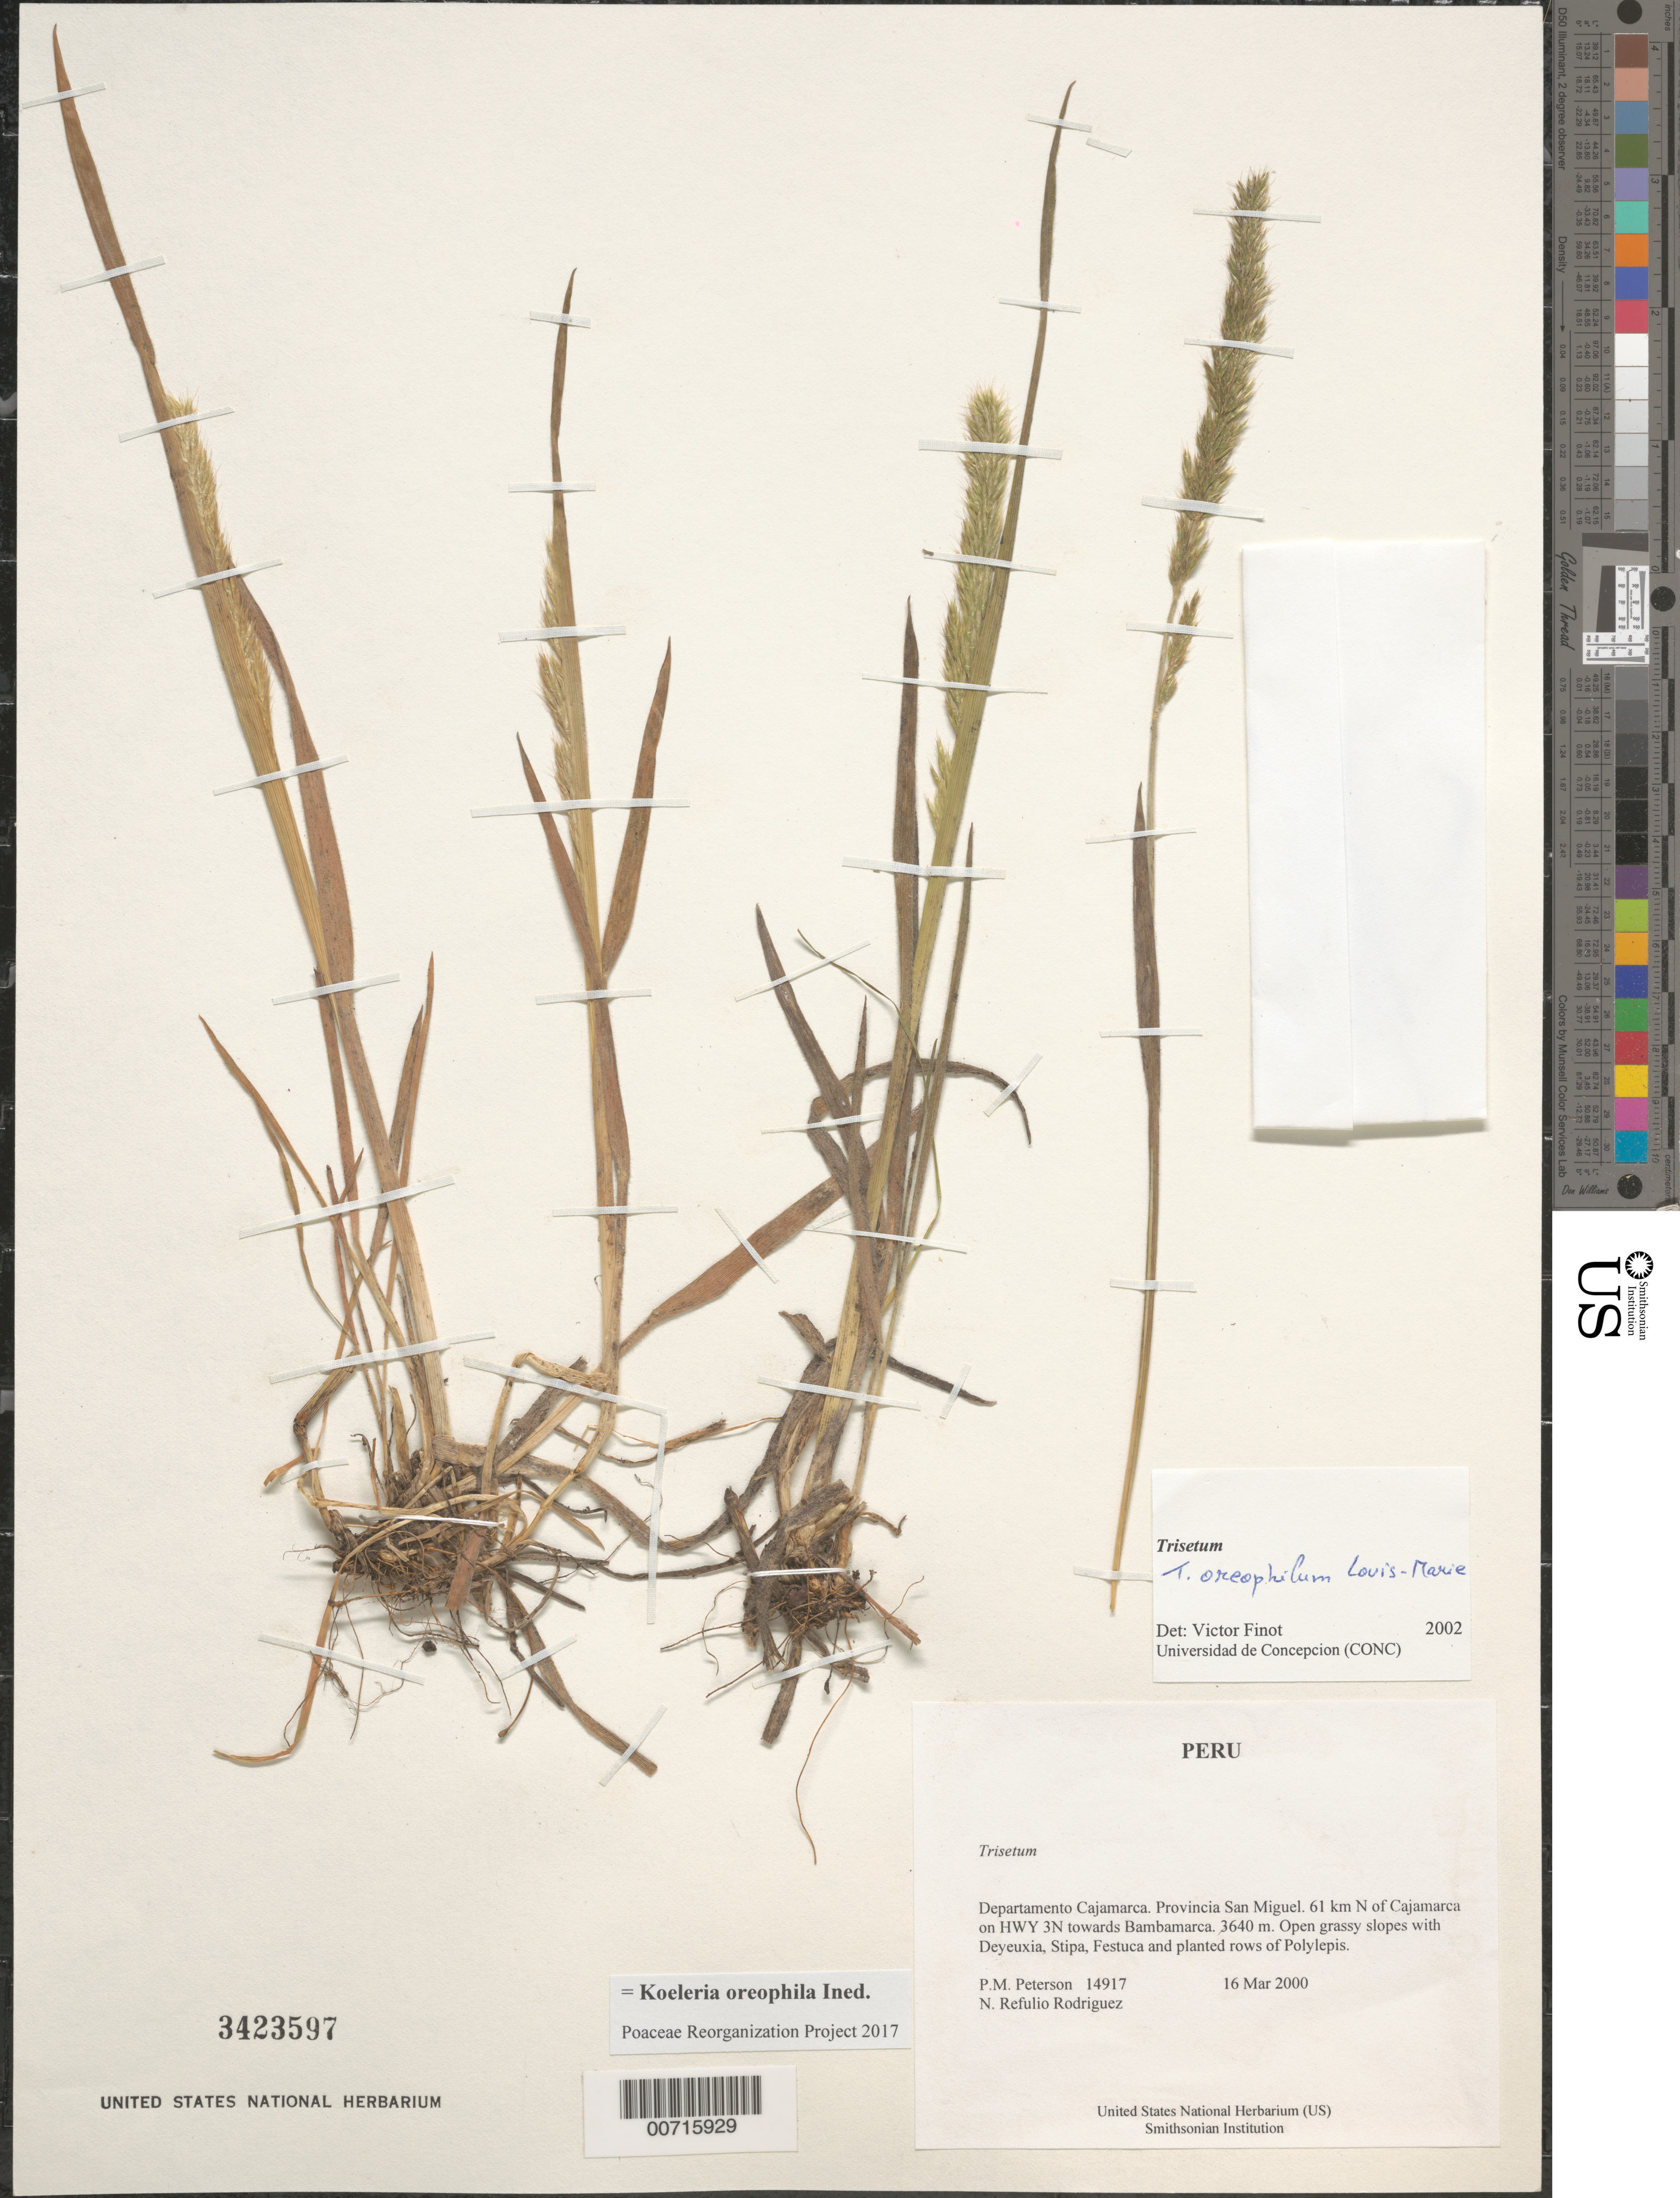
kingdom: Plantae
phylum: Tracheophyta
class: Liliopsida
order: Poales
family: Poaceae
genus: Koeleria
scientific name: Koeleria oreophila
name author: (Louis-Marie) Barberá et al.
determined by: Poaceae Reorganization Project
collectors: P. M. Peterson & N. Refulio-Rodríguez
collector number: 14917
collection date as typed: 16 Mar 2000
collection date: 2000-03-16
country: Peru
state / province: Cajamarca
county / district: San Miguel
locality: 61 km N of Cajamarca on HWY 3N towards Bambamarca.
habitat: Open grassy slopes with Deyeuxia, Stipa, Festuca and planted rows of Polylepis.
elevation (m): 3640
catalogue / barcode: US 3423597